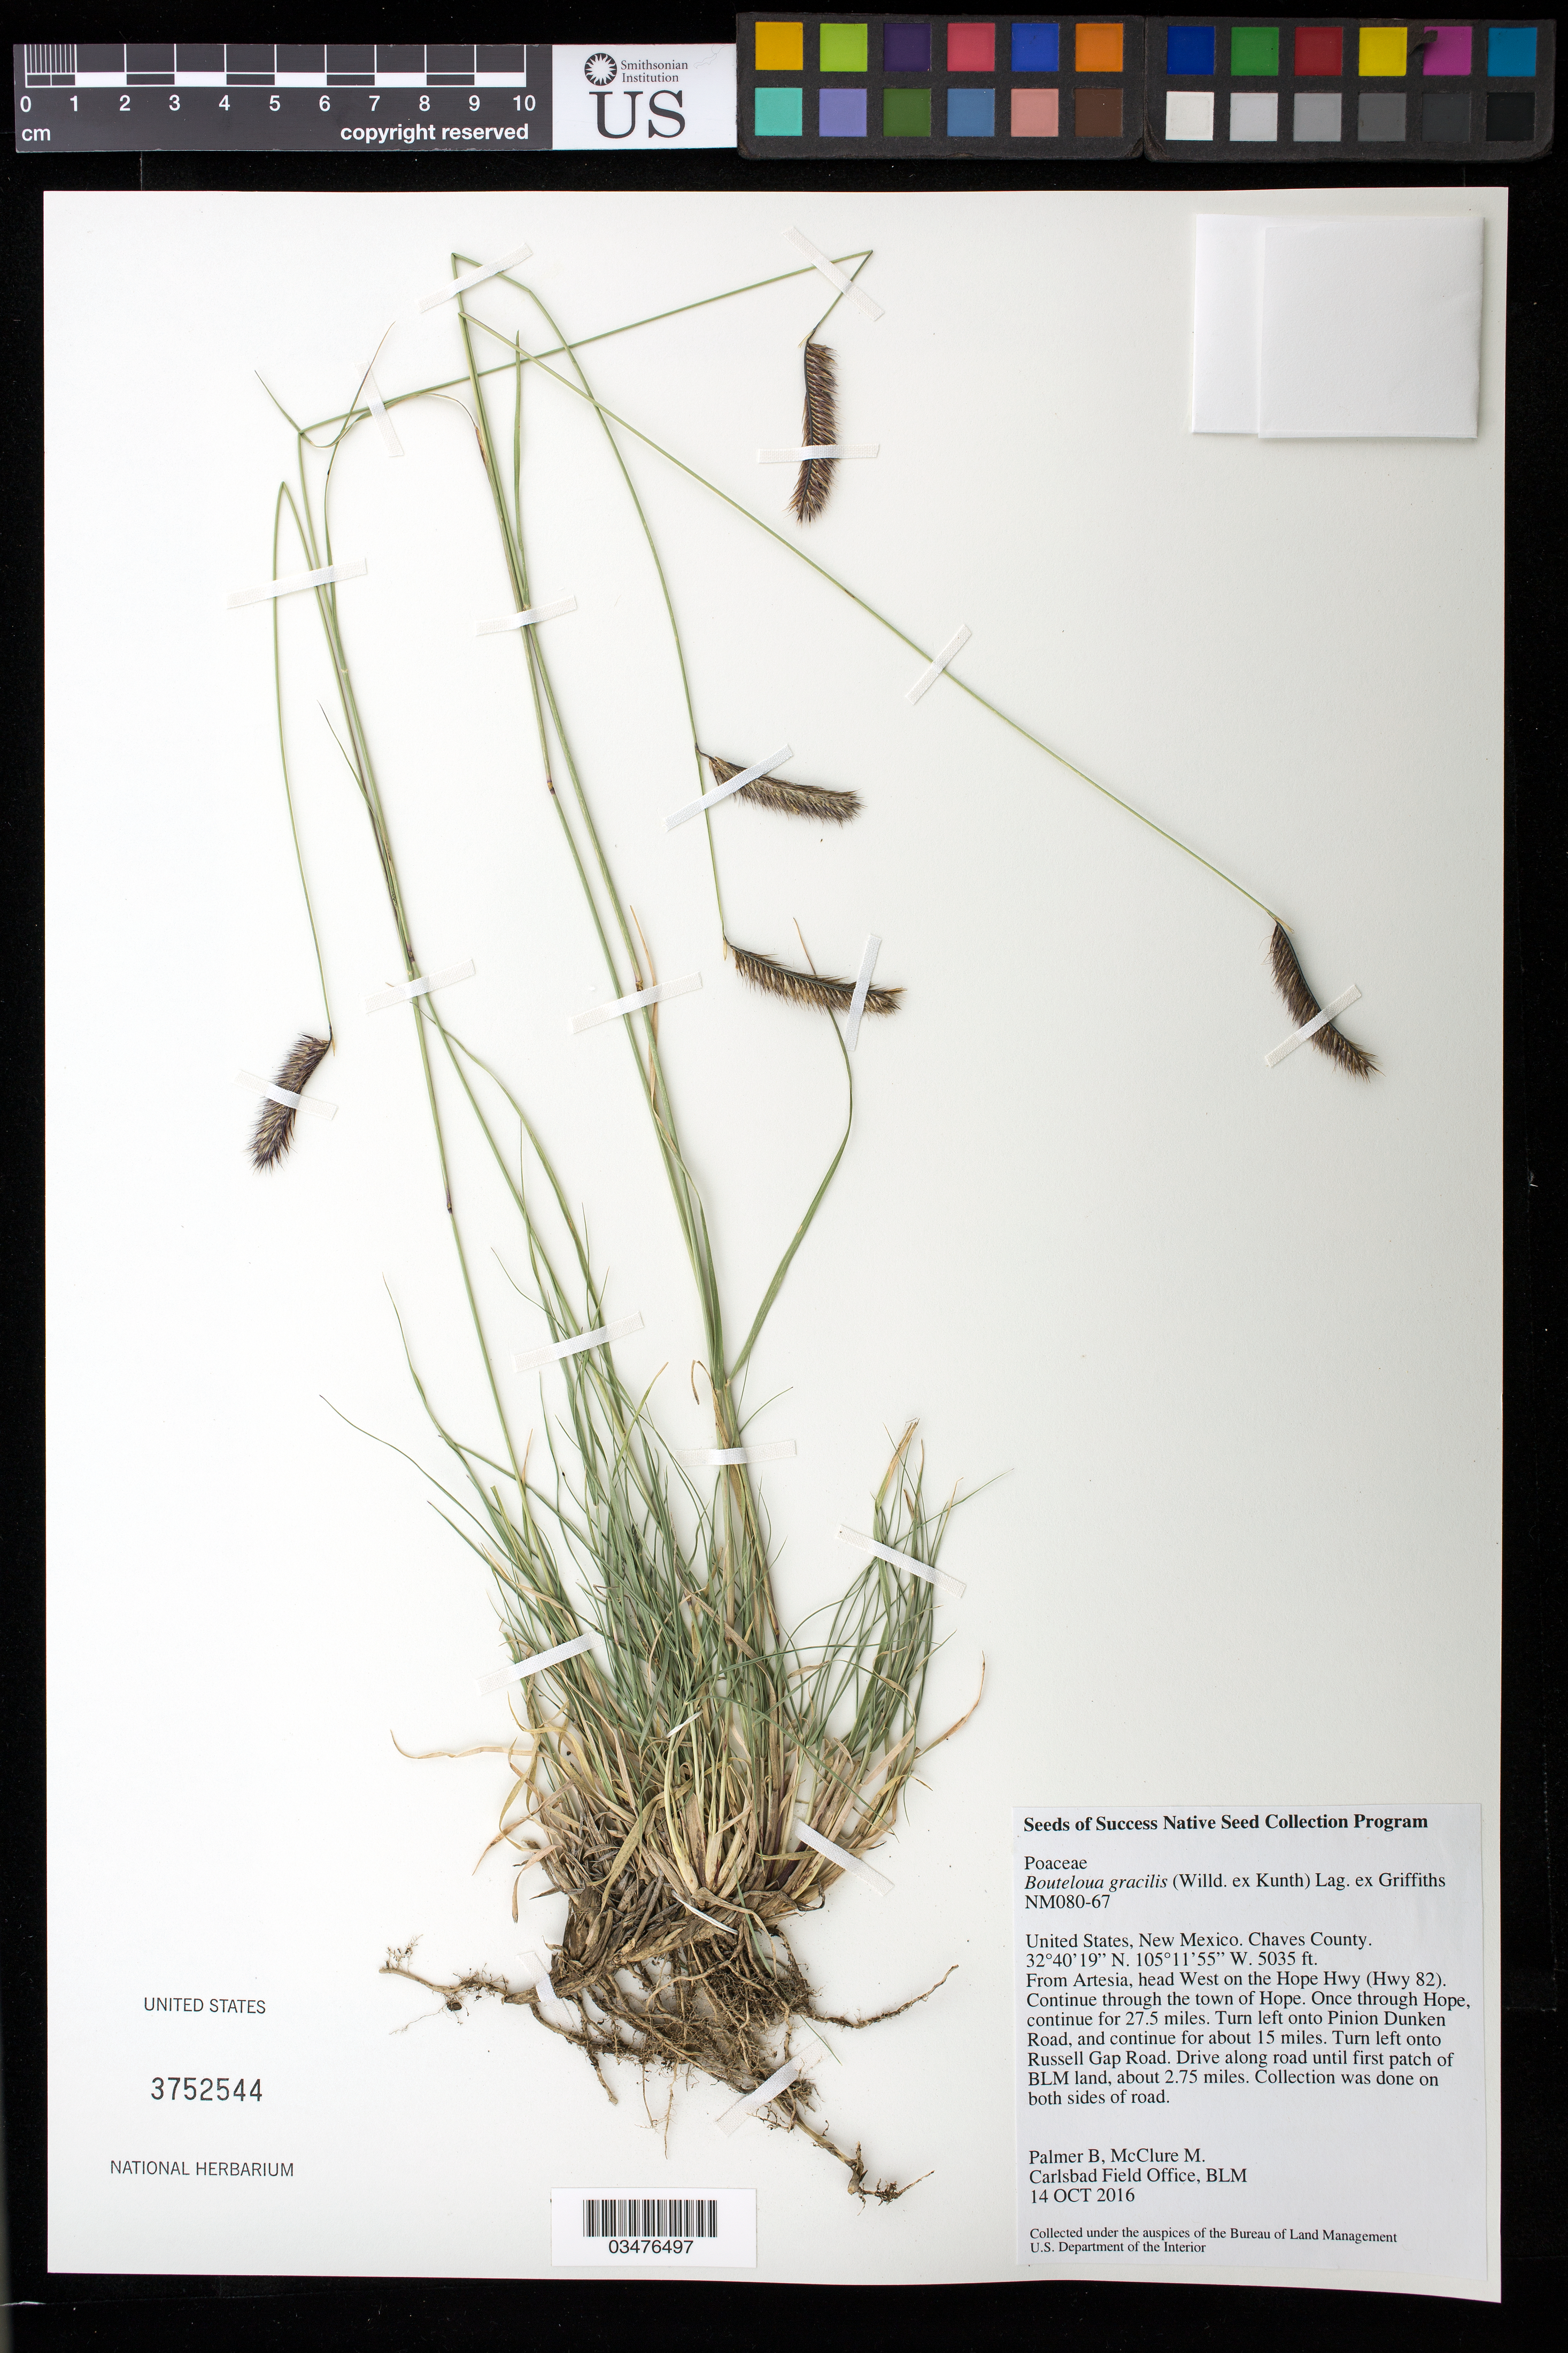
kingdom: Plantae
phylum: Tracheophyta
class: Liliopsida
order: Poales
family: Poaceae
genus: Bouteloua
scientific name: Bouteloua gracilis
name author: (Kunth) Lag. ex Griffiths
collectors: B. Palmer & M. McClure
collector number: NM080-67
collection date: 2016-10-14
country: United States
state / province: New Mexico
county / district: Chaves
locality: Russell Gap Road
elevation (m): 1535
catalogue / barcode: US 3752544